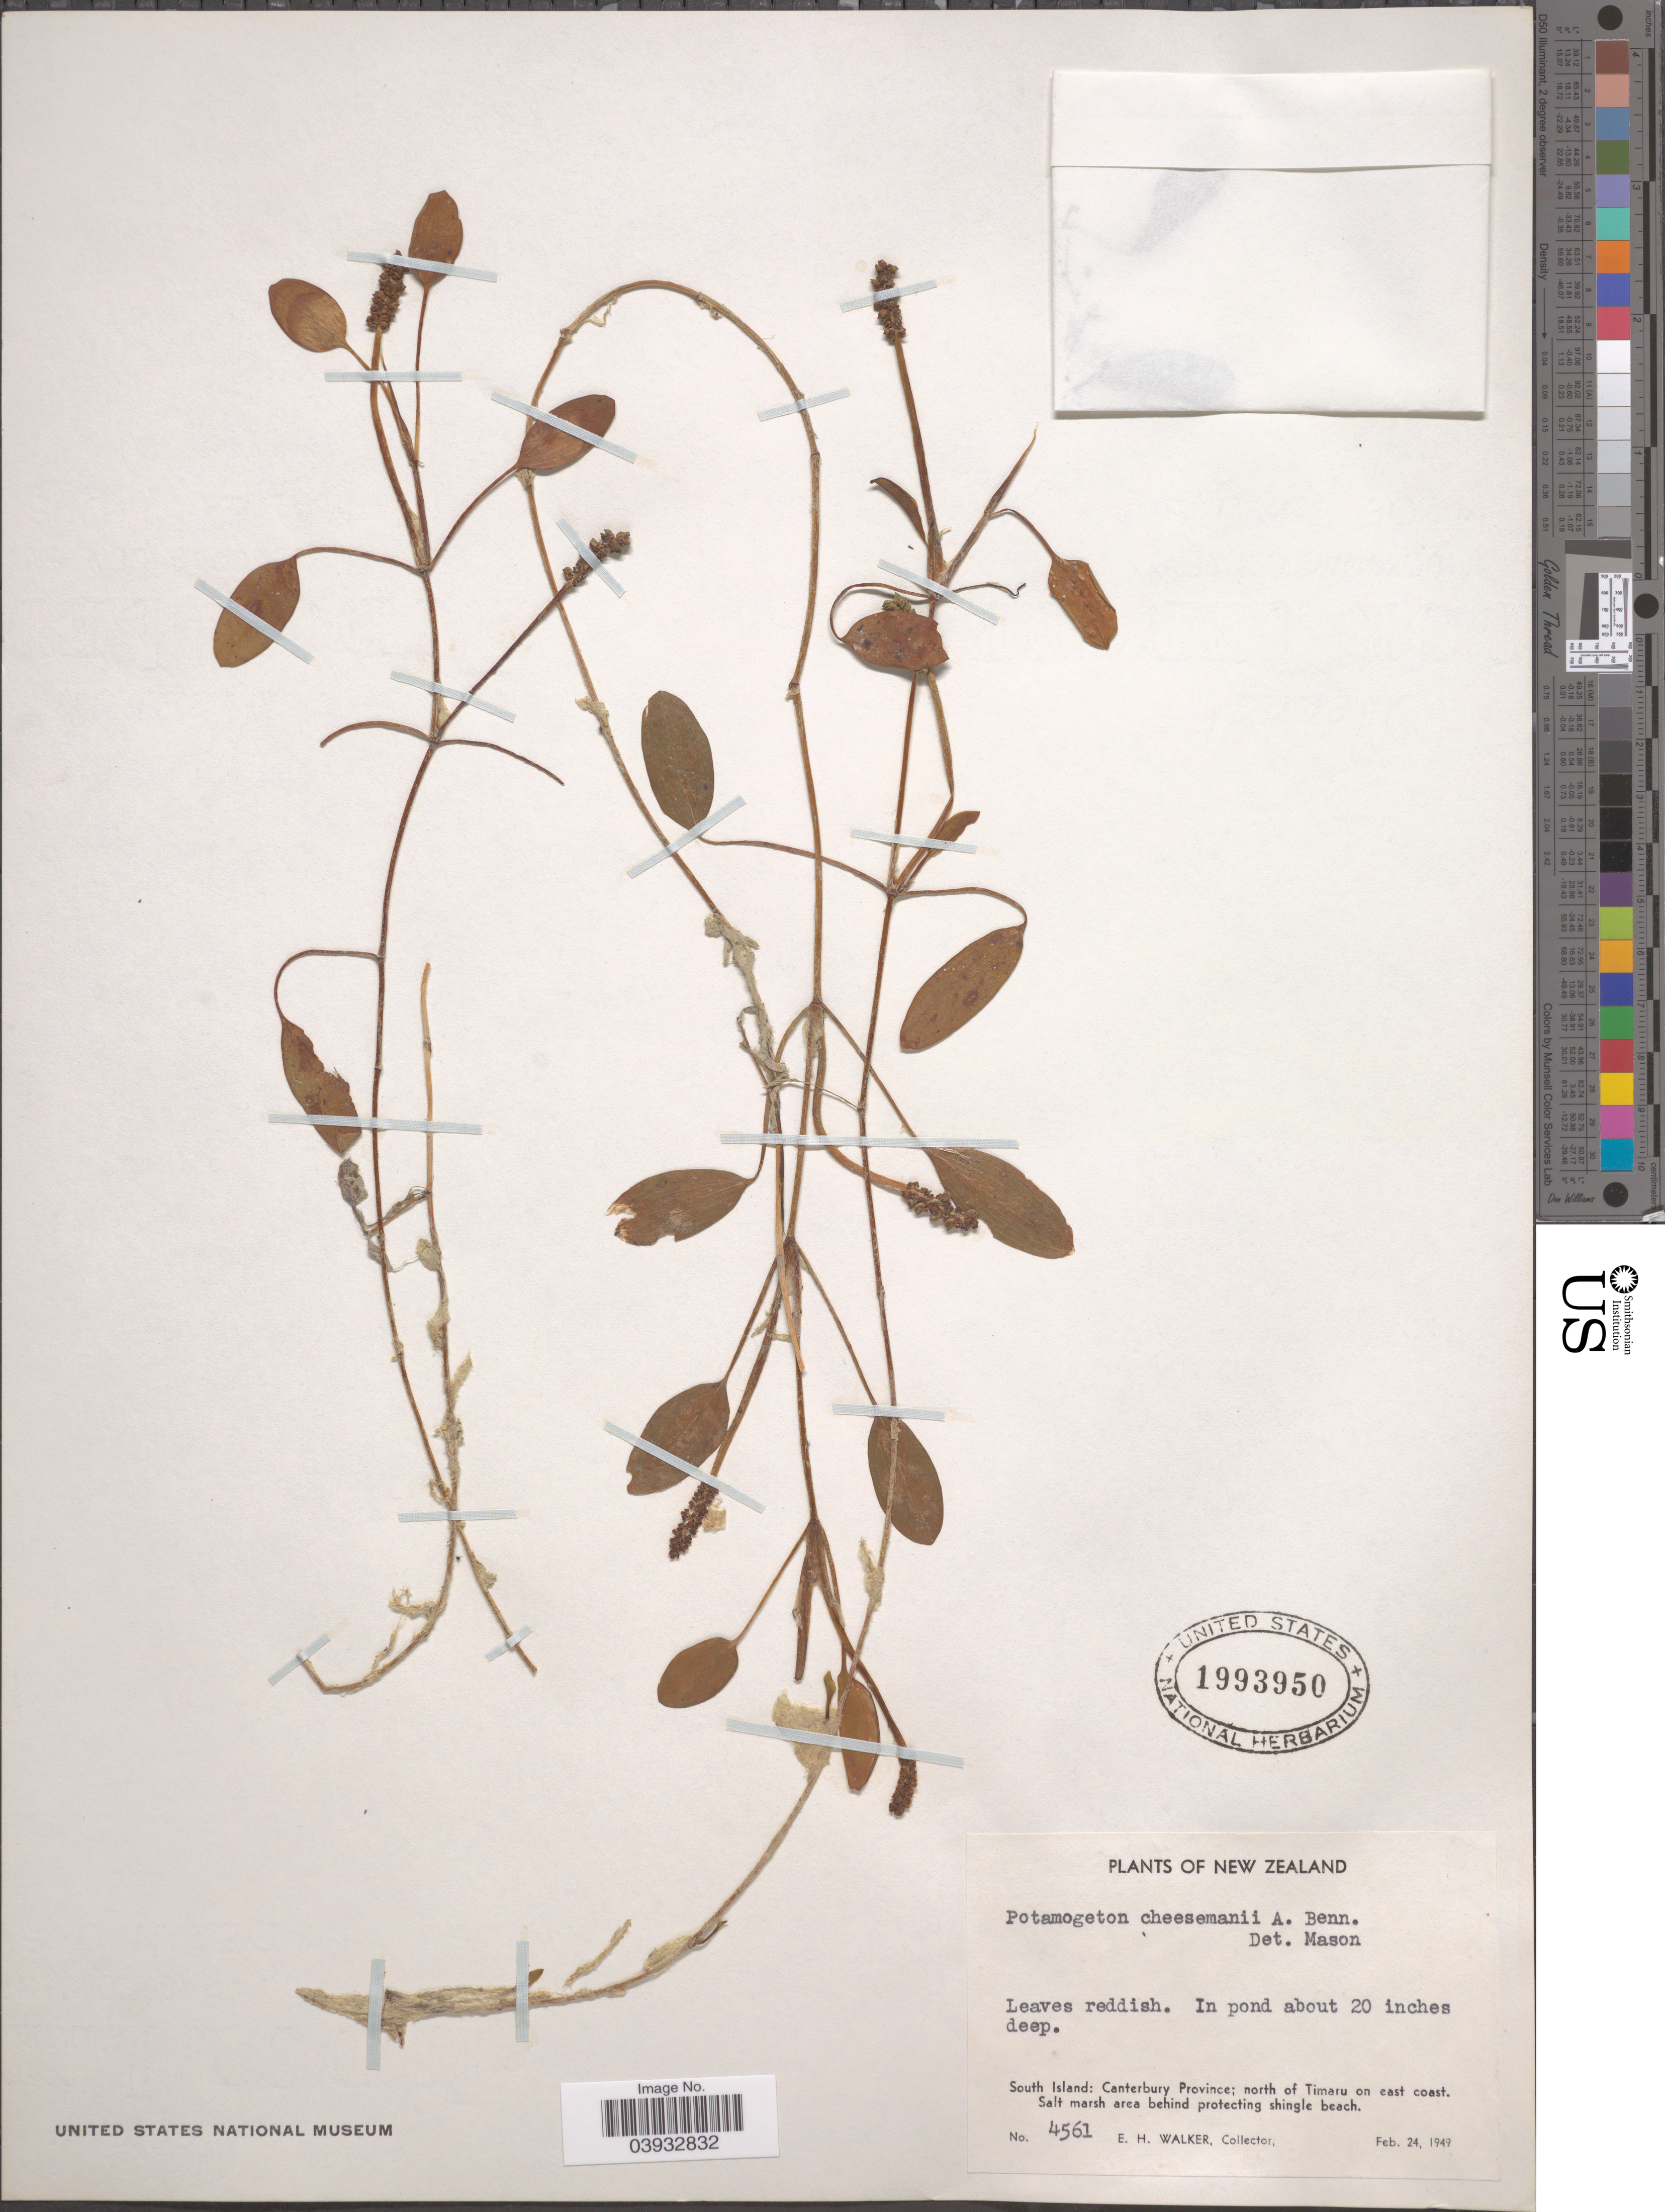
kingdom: Plantae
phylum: Tracheophyta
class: Liliopsida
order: Alismatales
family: Potamogetonaceae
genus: Potamogeton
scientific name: Potamogeton cheesemanii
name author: A. Benn.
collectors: E. H. Walker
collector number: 4561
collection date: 1949-02-24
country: New Zealand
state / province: Canterbury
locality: South Island: north of Timaru on east coast. Salt marsh area behind protecting shingle beach.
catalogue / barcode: US 1993950